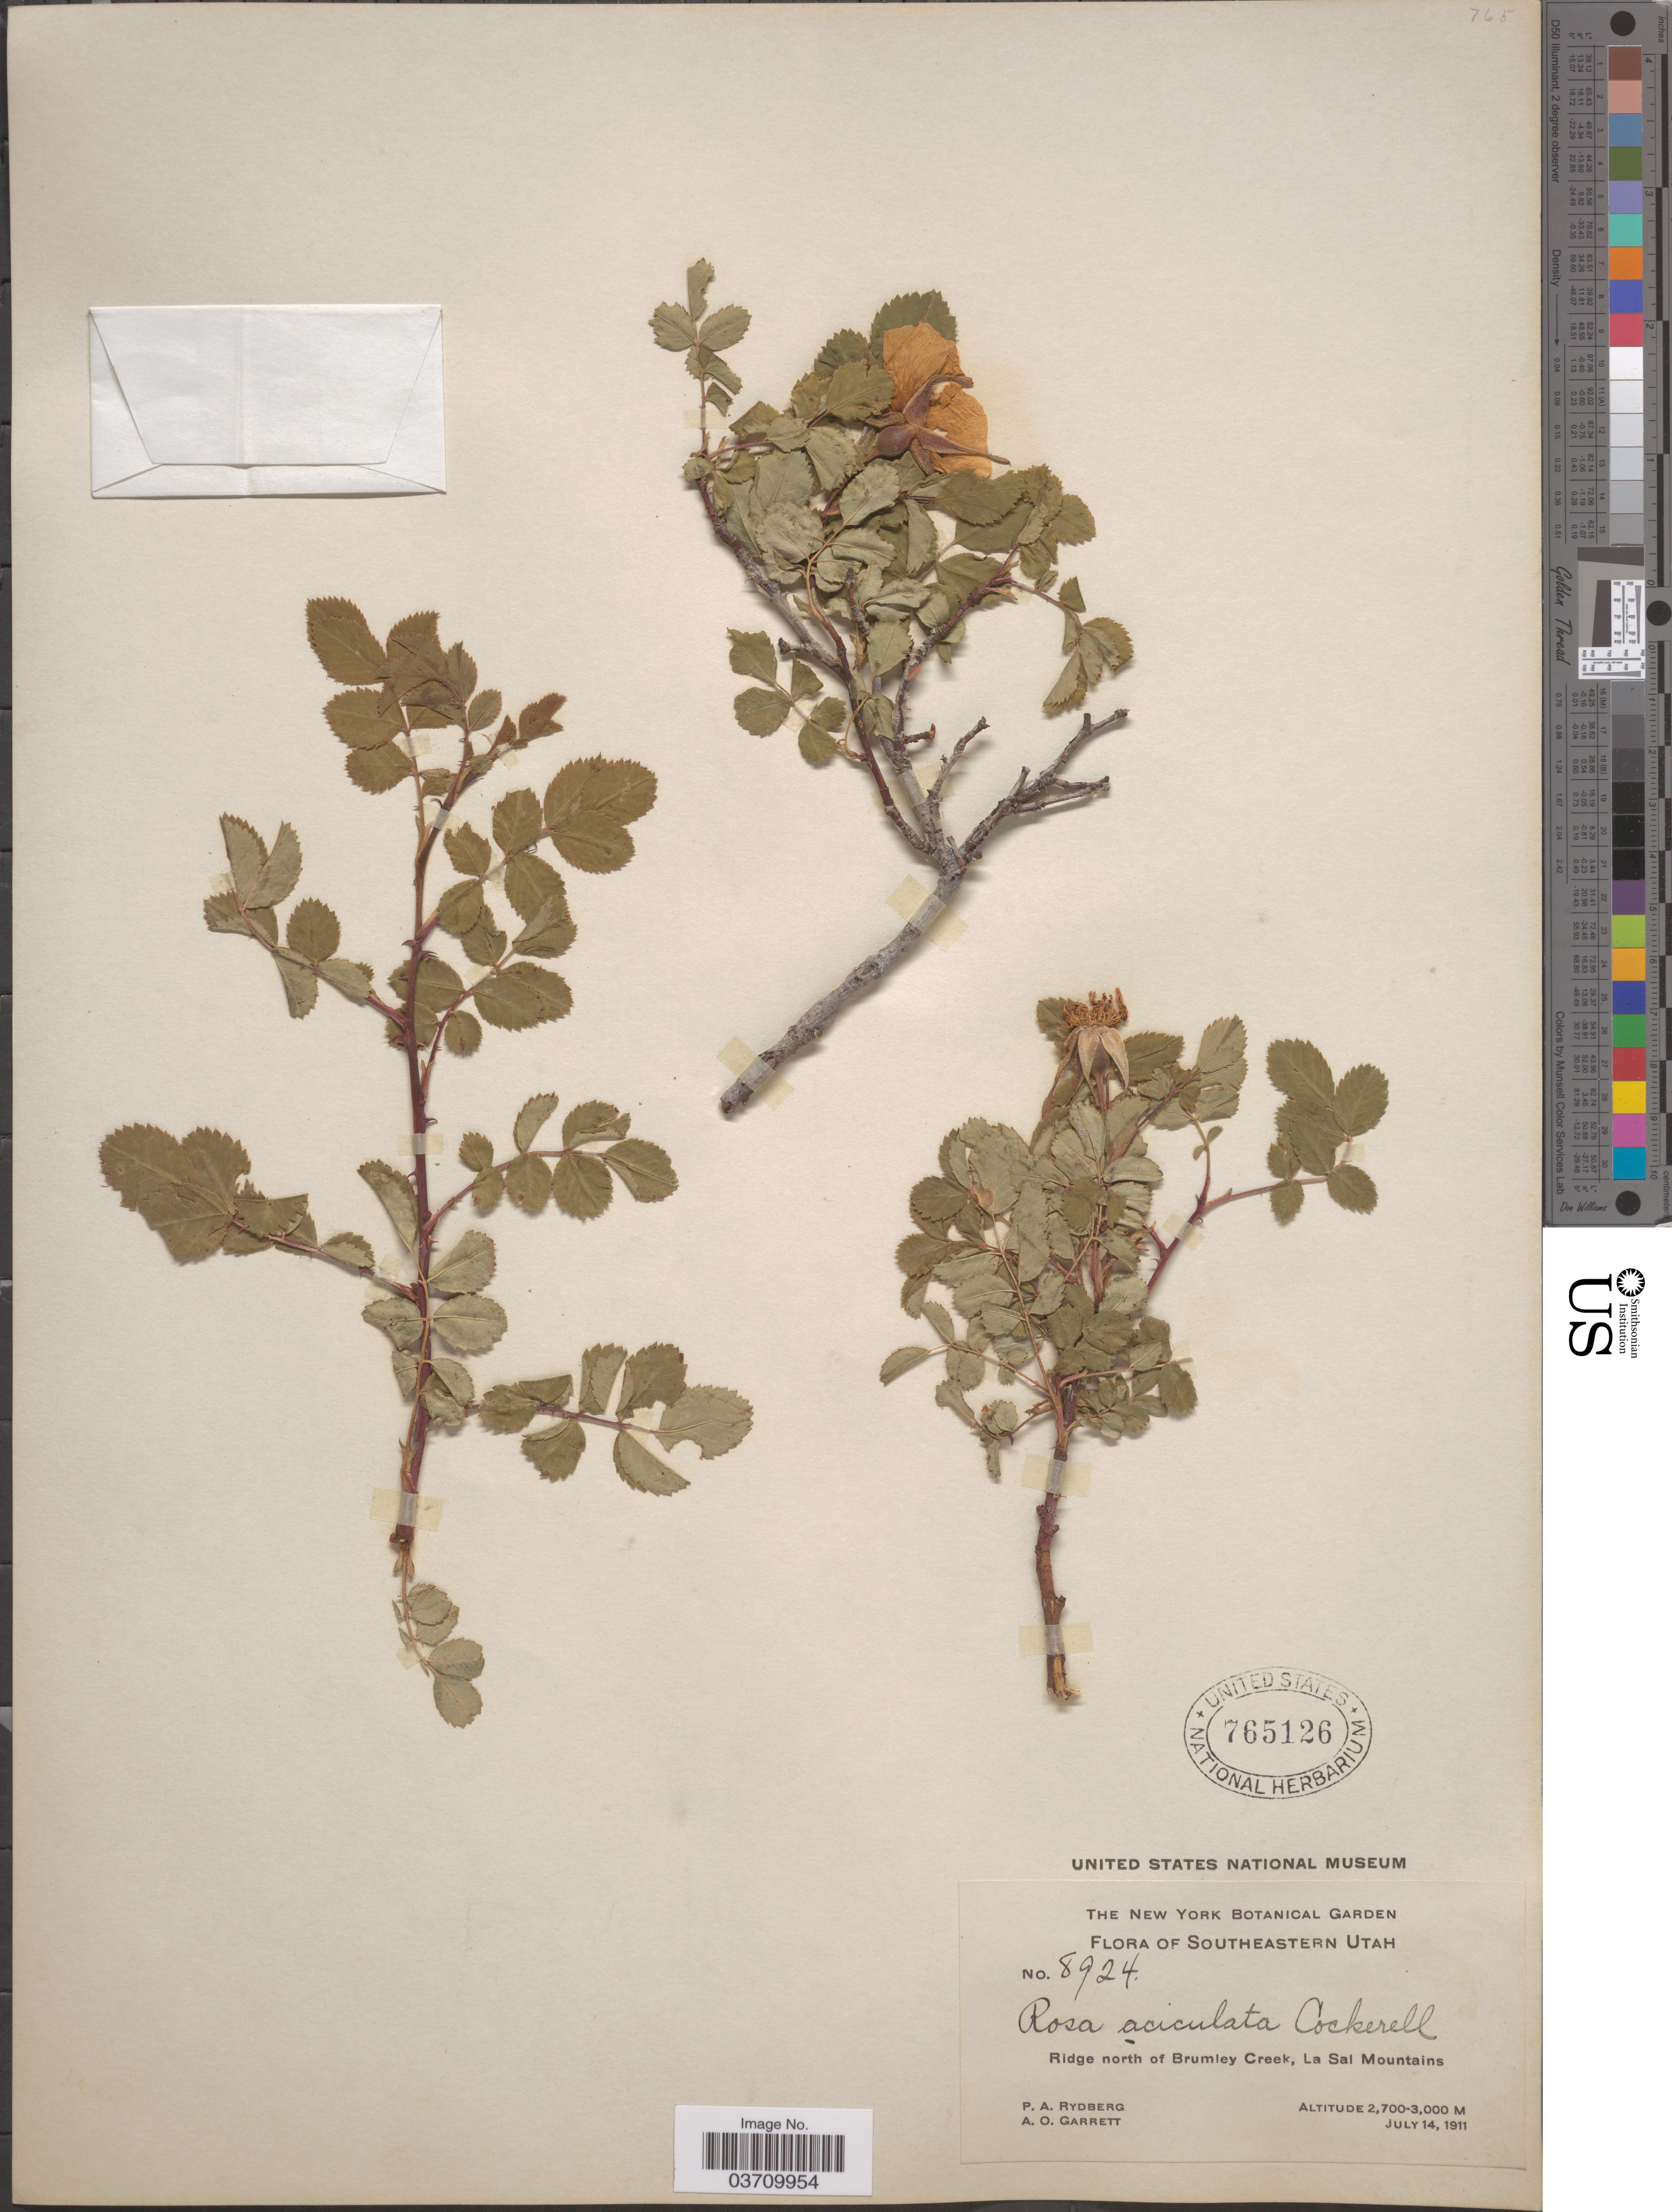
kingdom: Plantae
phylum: Tracheophyta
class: Magnoliopsida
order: Rosales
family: Rosaceae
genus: Rosa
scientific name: Rosa aciculata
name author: (Cockerell) Cockerell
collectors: P. A. Rydberg & A. O. Garrett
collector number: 8924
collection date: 1911-07-14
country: United States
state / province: Utah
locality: Southeastern Utah. Ridge north of Brumley Creek, La Sal Mountains.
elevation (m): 2700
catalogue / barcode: US 765126